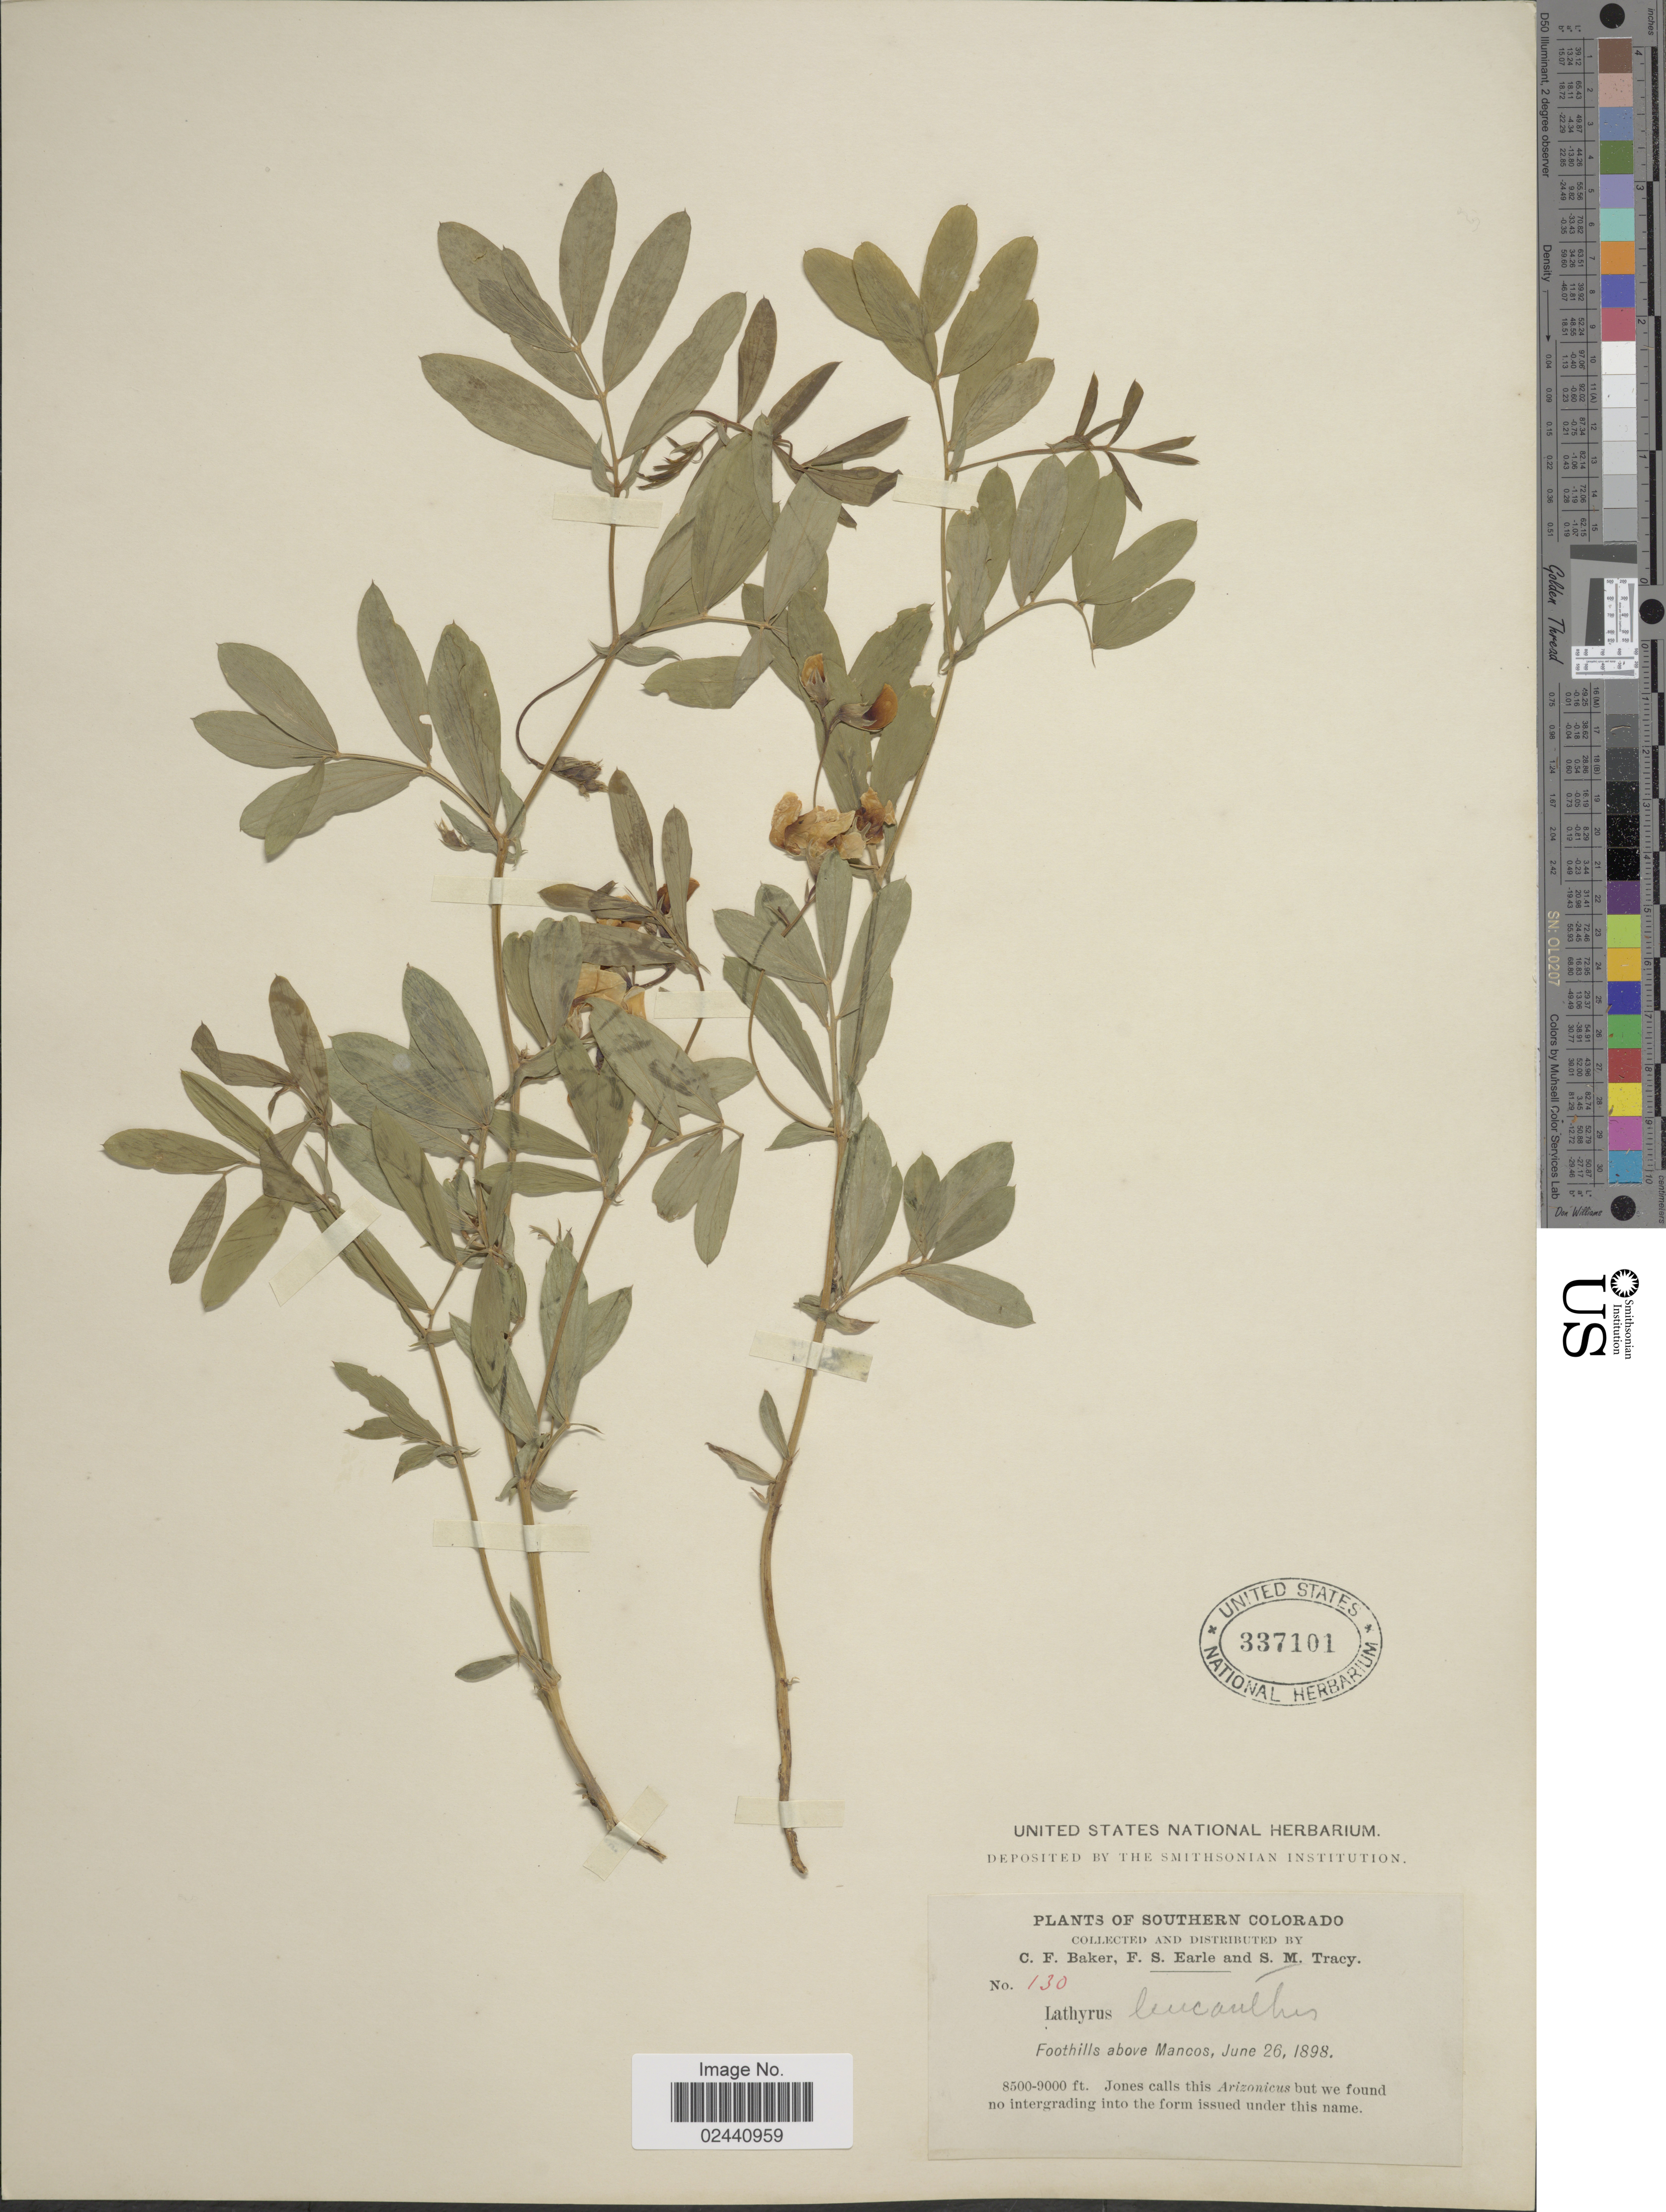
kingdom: Plantae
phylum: Tracheophyta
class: Magnoliopsida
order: Fabales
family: Fabaceae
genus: Lathyrus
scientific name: Lathyrus leucanthus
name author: Rydb.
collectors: C. F. Baker, F. S. Earle & S. M. Tracy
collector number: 130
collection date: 1898-06-26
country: United States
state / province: Colorado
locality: Southern Colorado, Foothills above Mancos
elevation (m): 2591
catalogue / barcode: US 337101